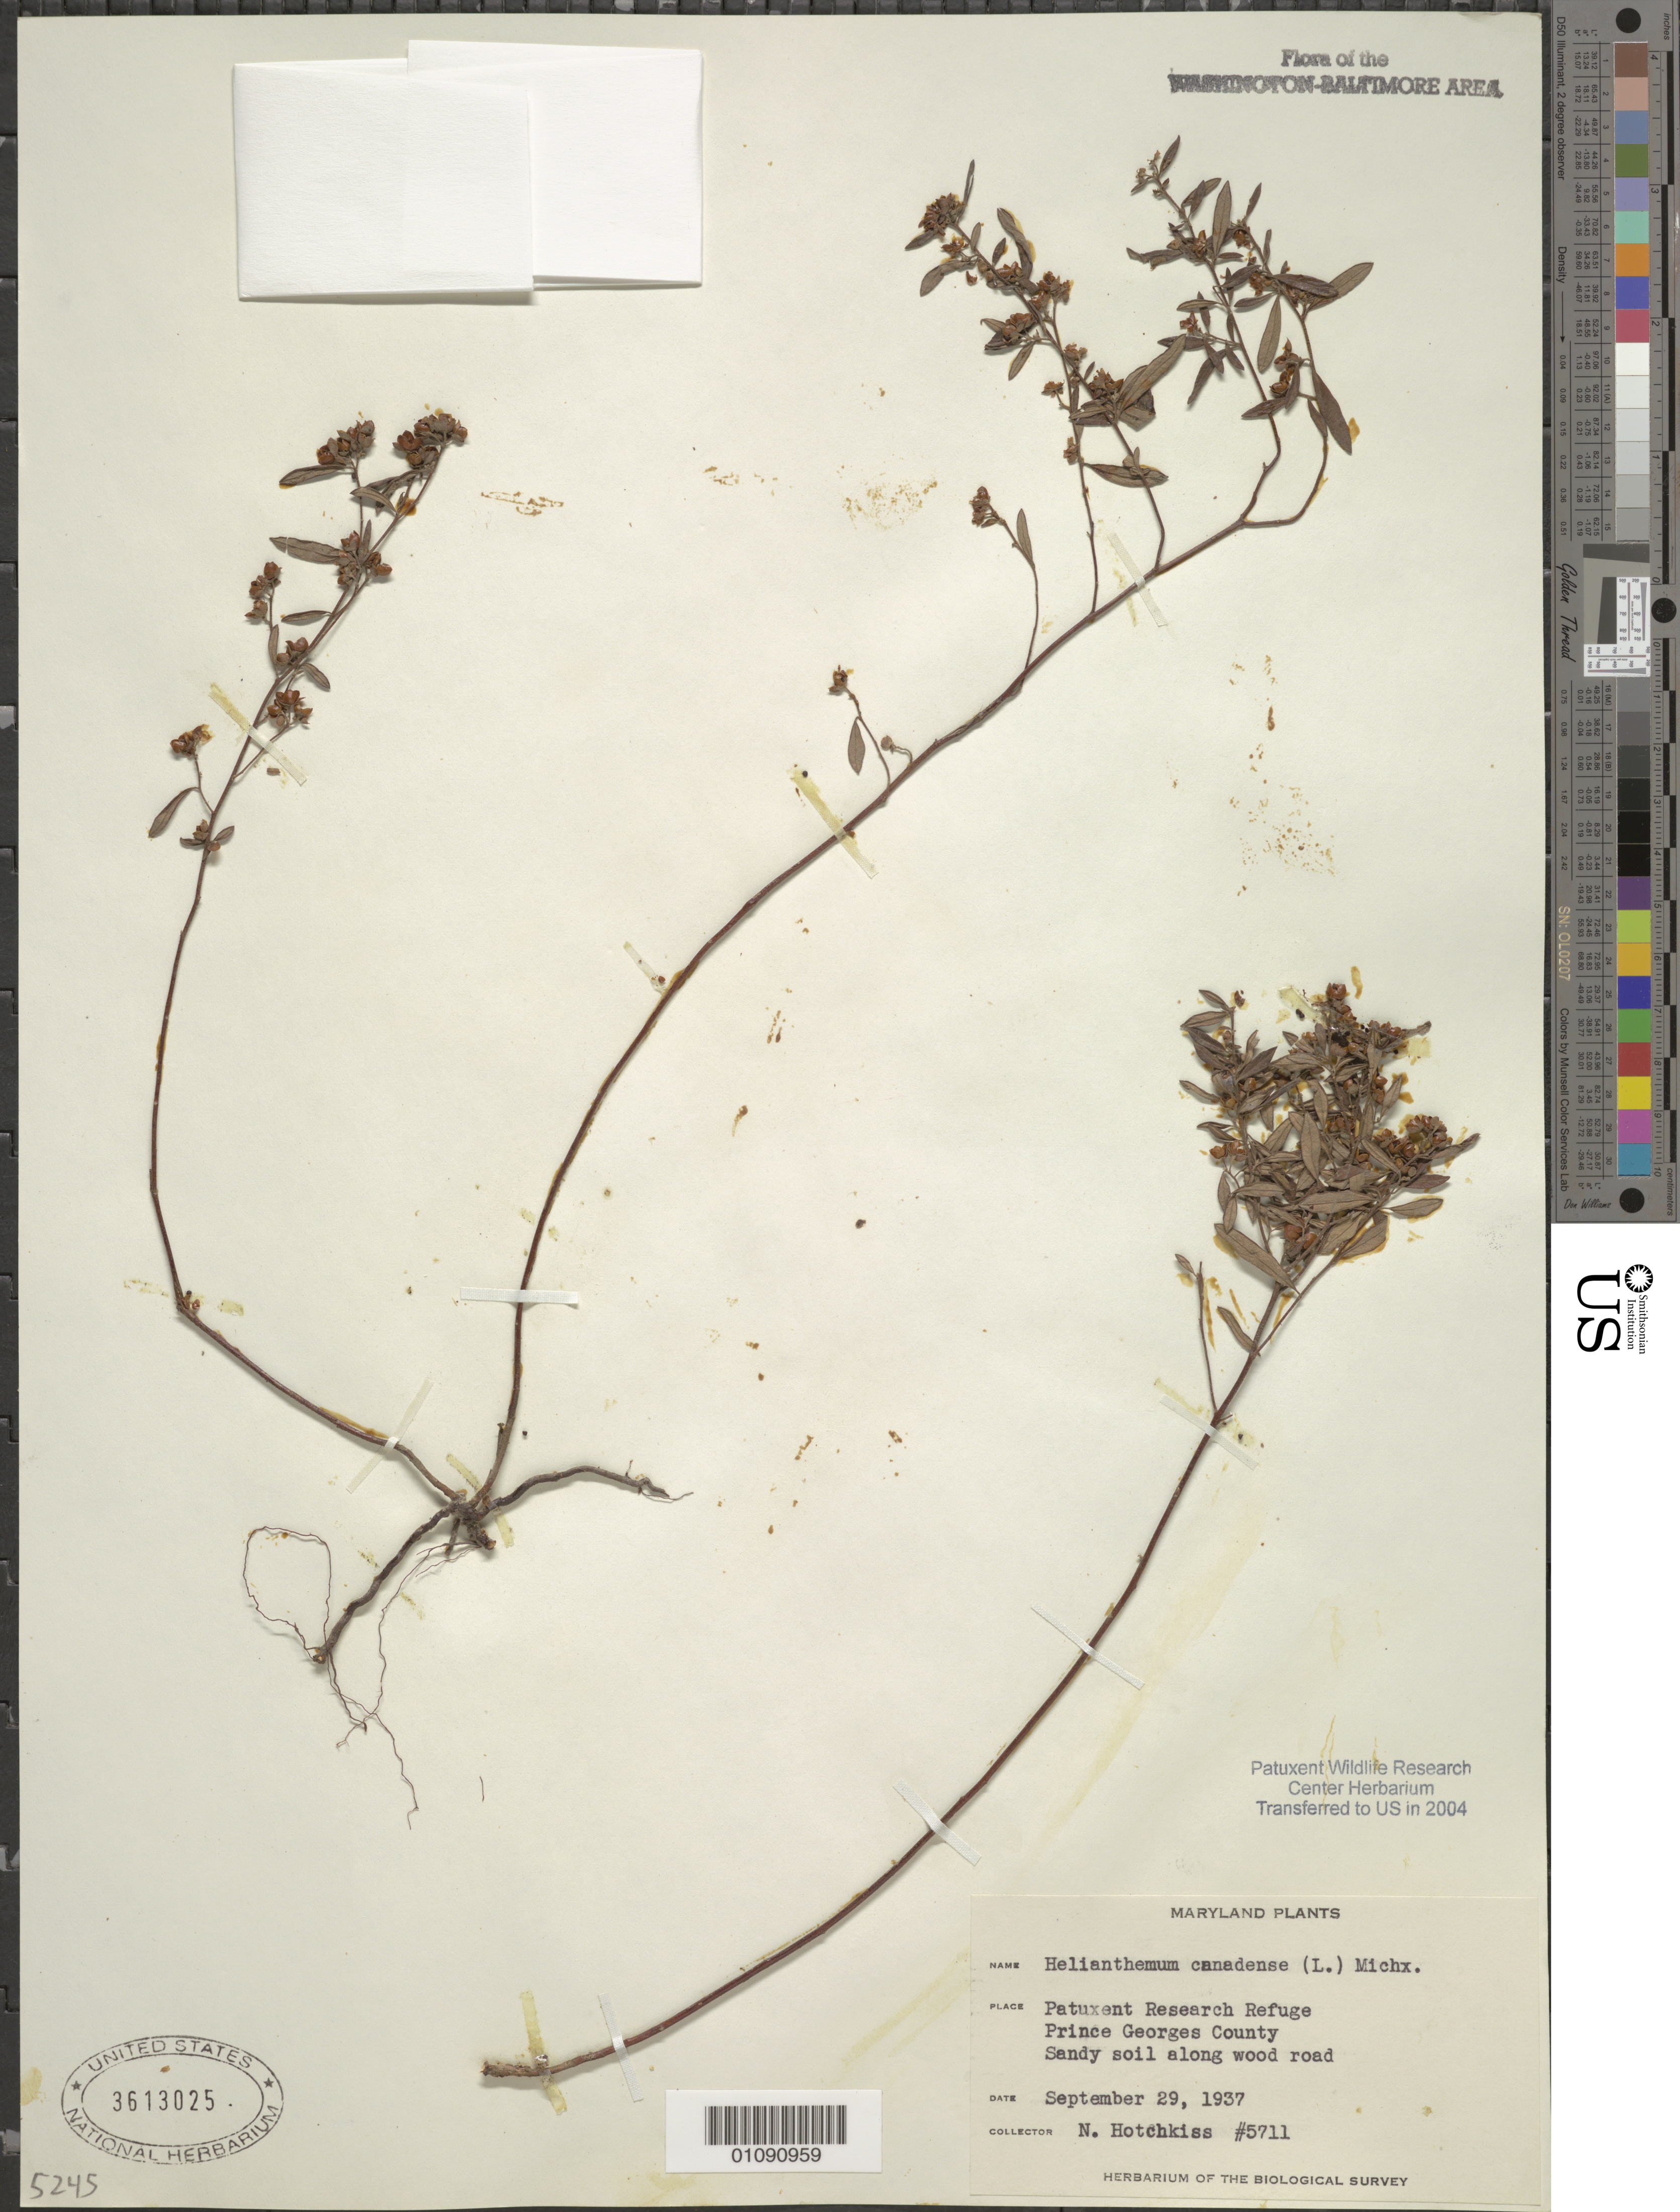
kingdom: Plantae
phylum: Tracheophyta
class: Magnoliopsida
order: Malvales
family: Cistaceae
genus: Crocanthemum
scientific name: Crocanthemum canadense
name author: (L.) Britton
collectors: N. Hotchkiss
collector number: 5711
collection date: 1937-09-29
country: United States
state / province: Maryland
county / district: Prince George's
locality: Patuxent Wildlife Refuge.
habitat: Sandy soil along wood[ed] road.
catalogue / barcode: US 3613025